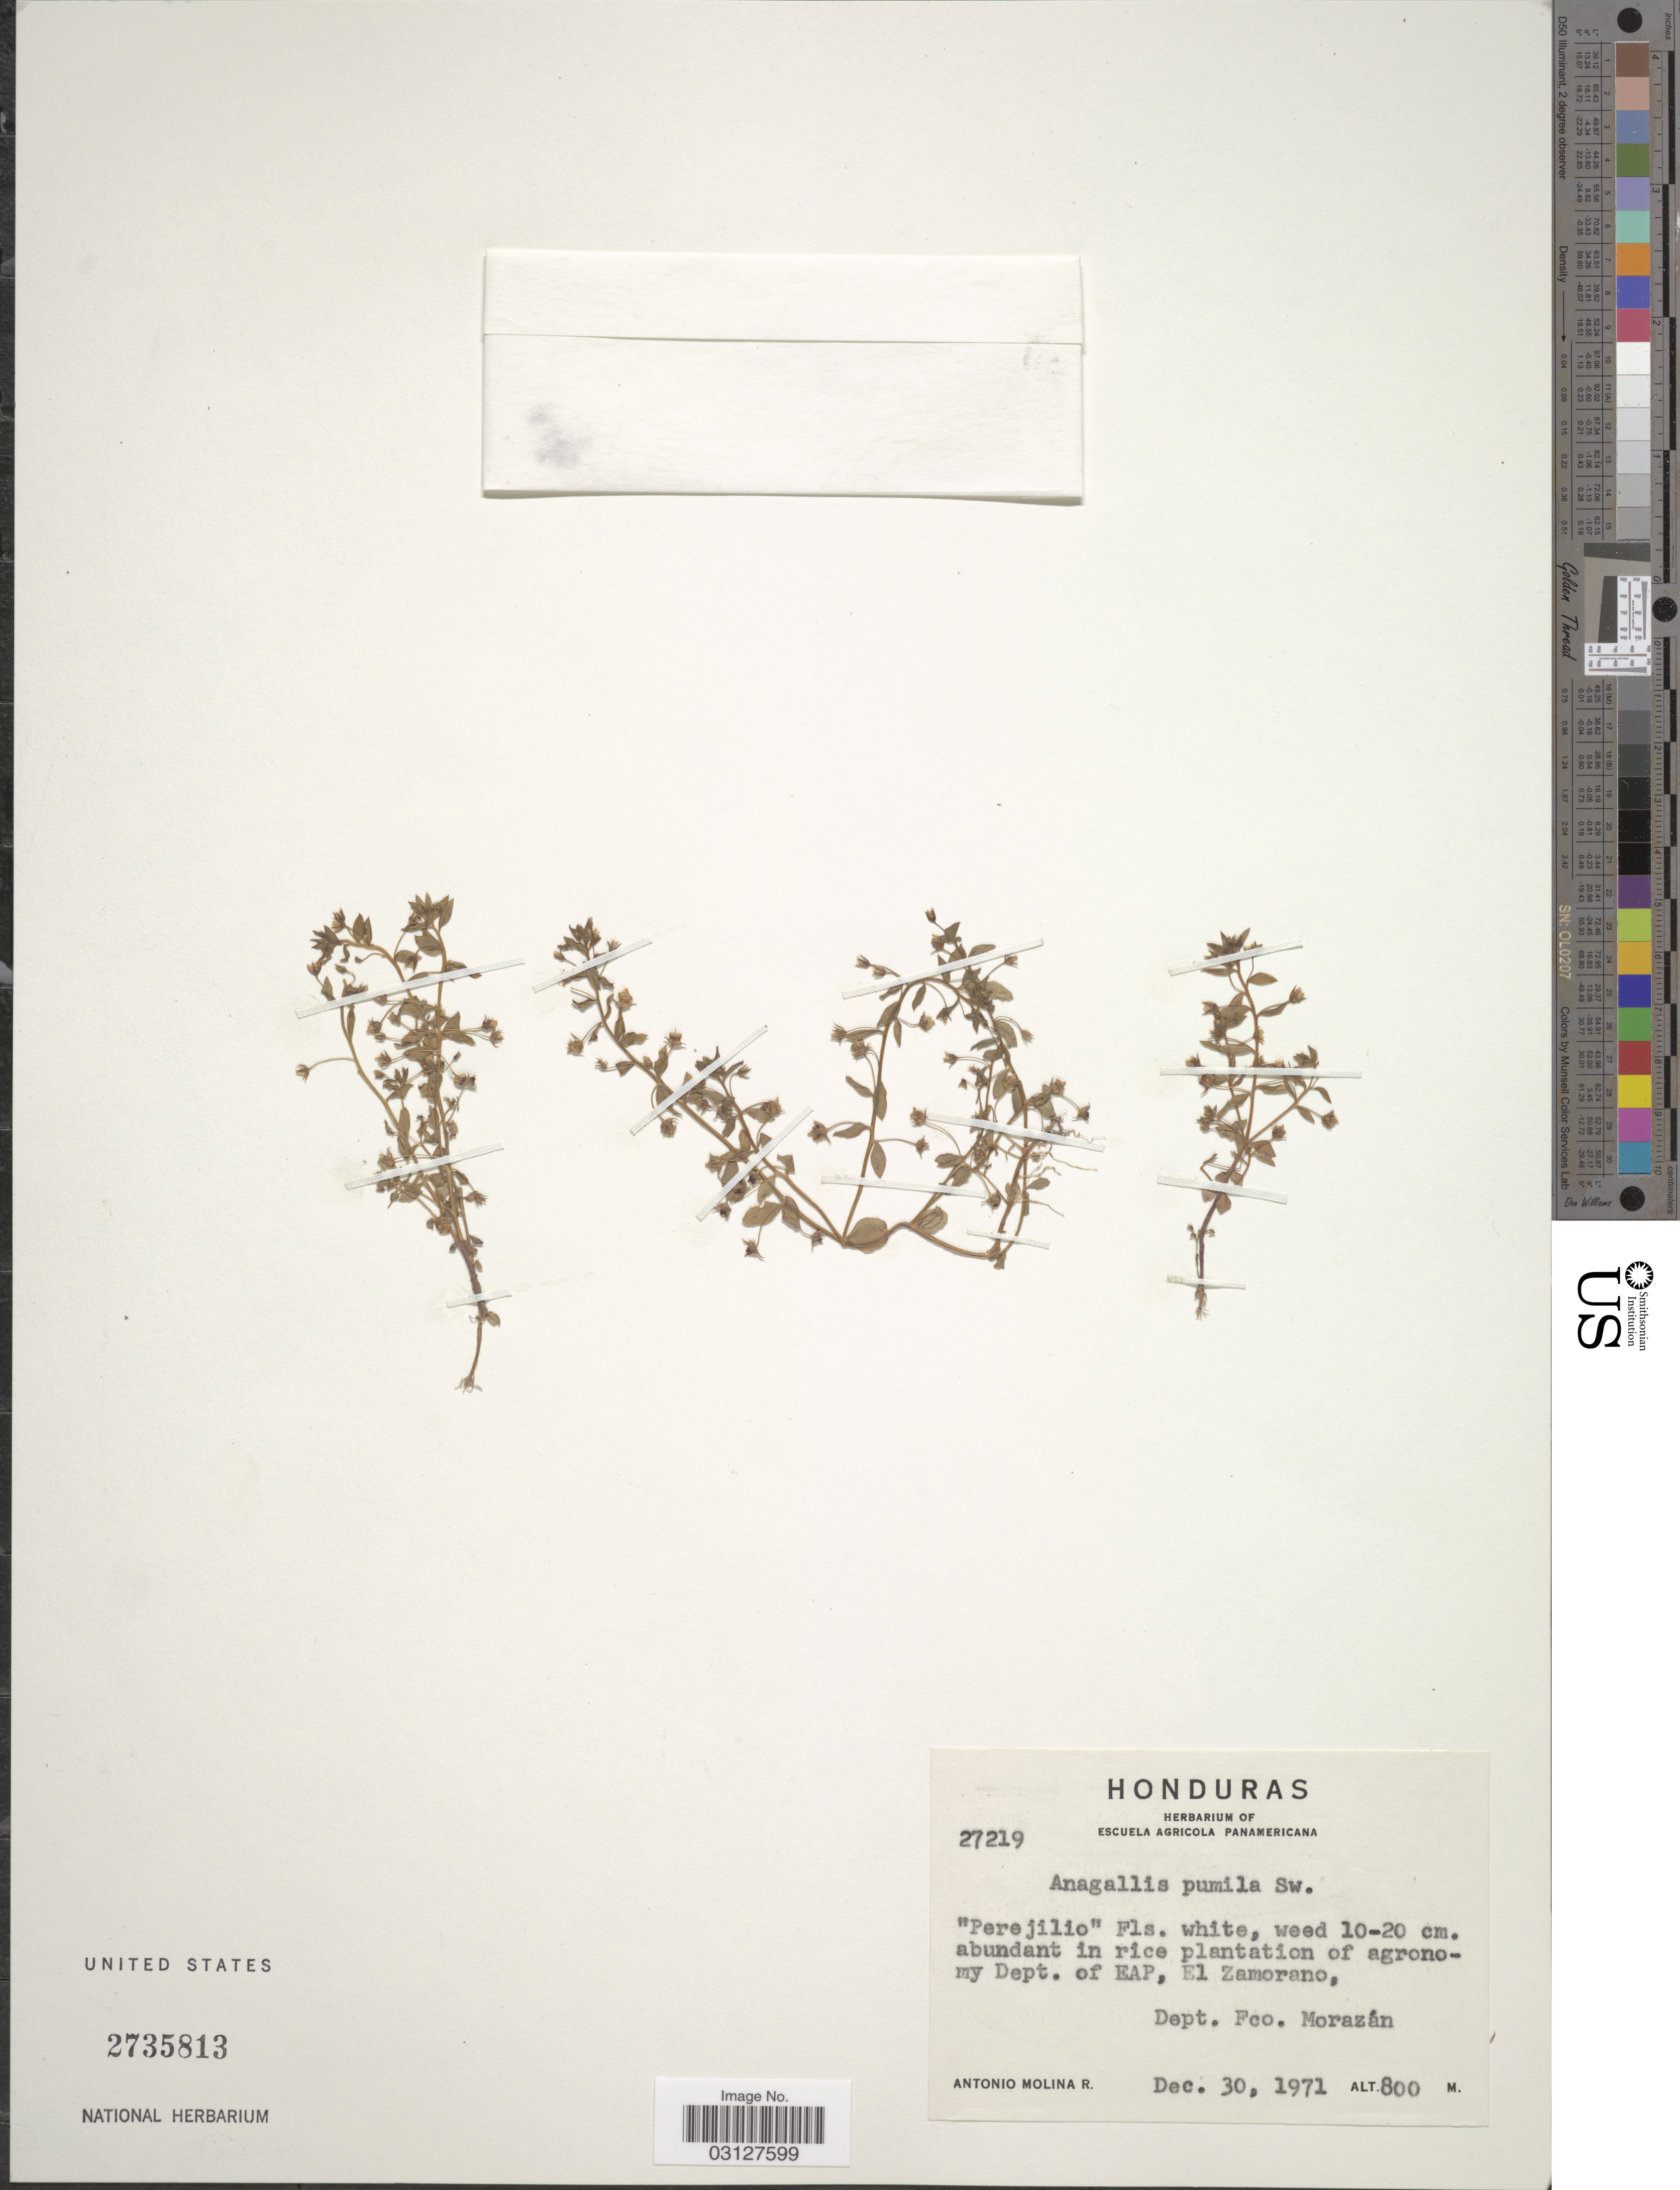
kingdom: Plantae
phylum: Tracheophyta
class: Magnoliopsida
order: Ericales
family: Primulaceae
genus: Anagallis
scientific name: Anagallis pumila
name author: Sw.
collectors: A. Molina R.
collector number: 27219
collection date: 1971-12-30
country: Honduras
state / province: Fco. Morazán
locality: In rice plantation of agronomy Dept. of EAP, El Zamorano, Dept. Fco. Morazán.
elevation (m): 800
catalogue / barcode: US 2735813